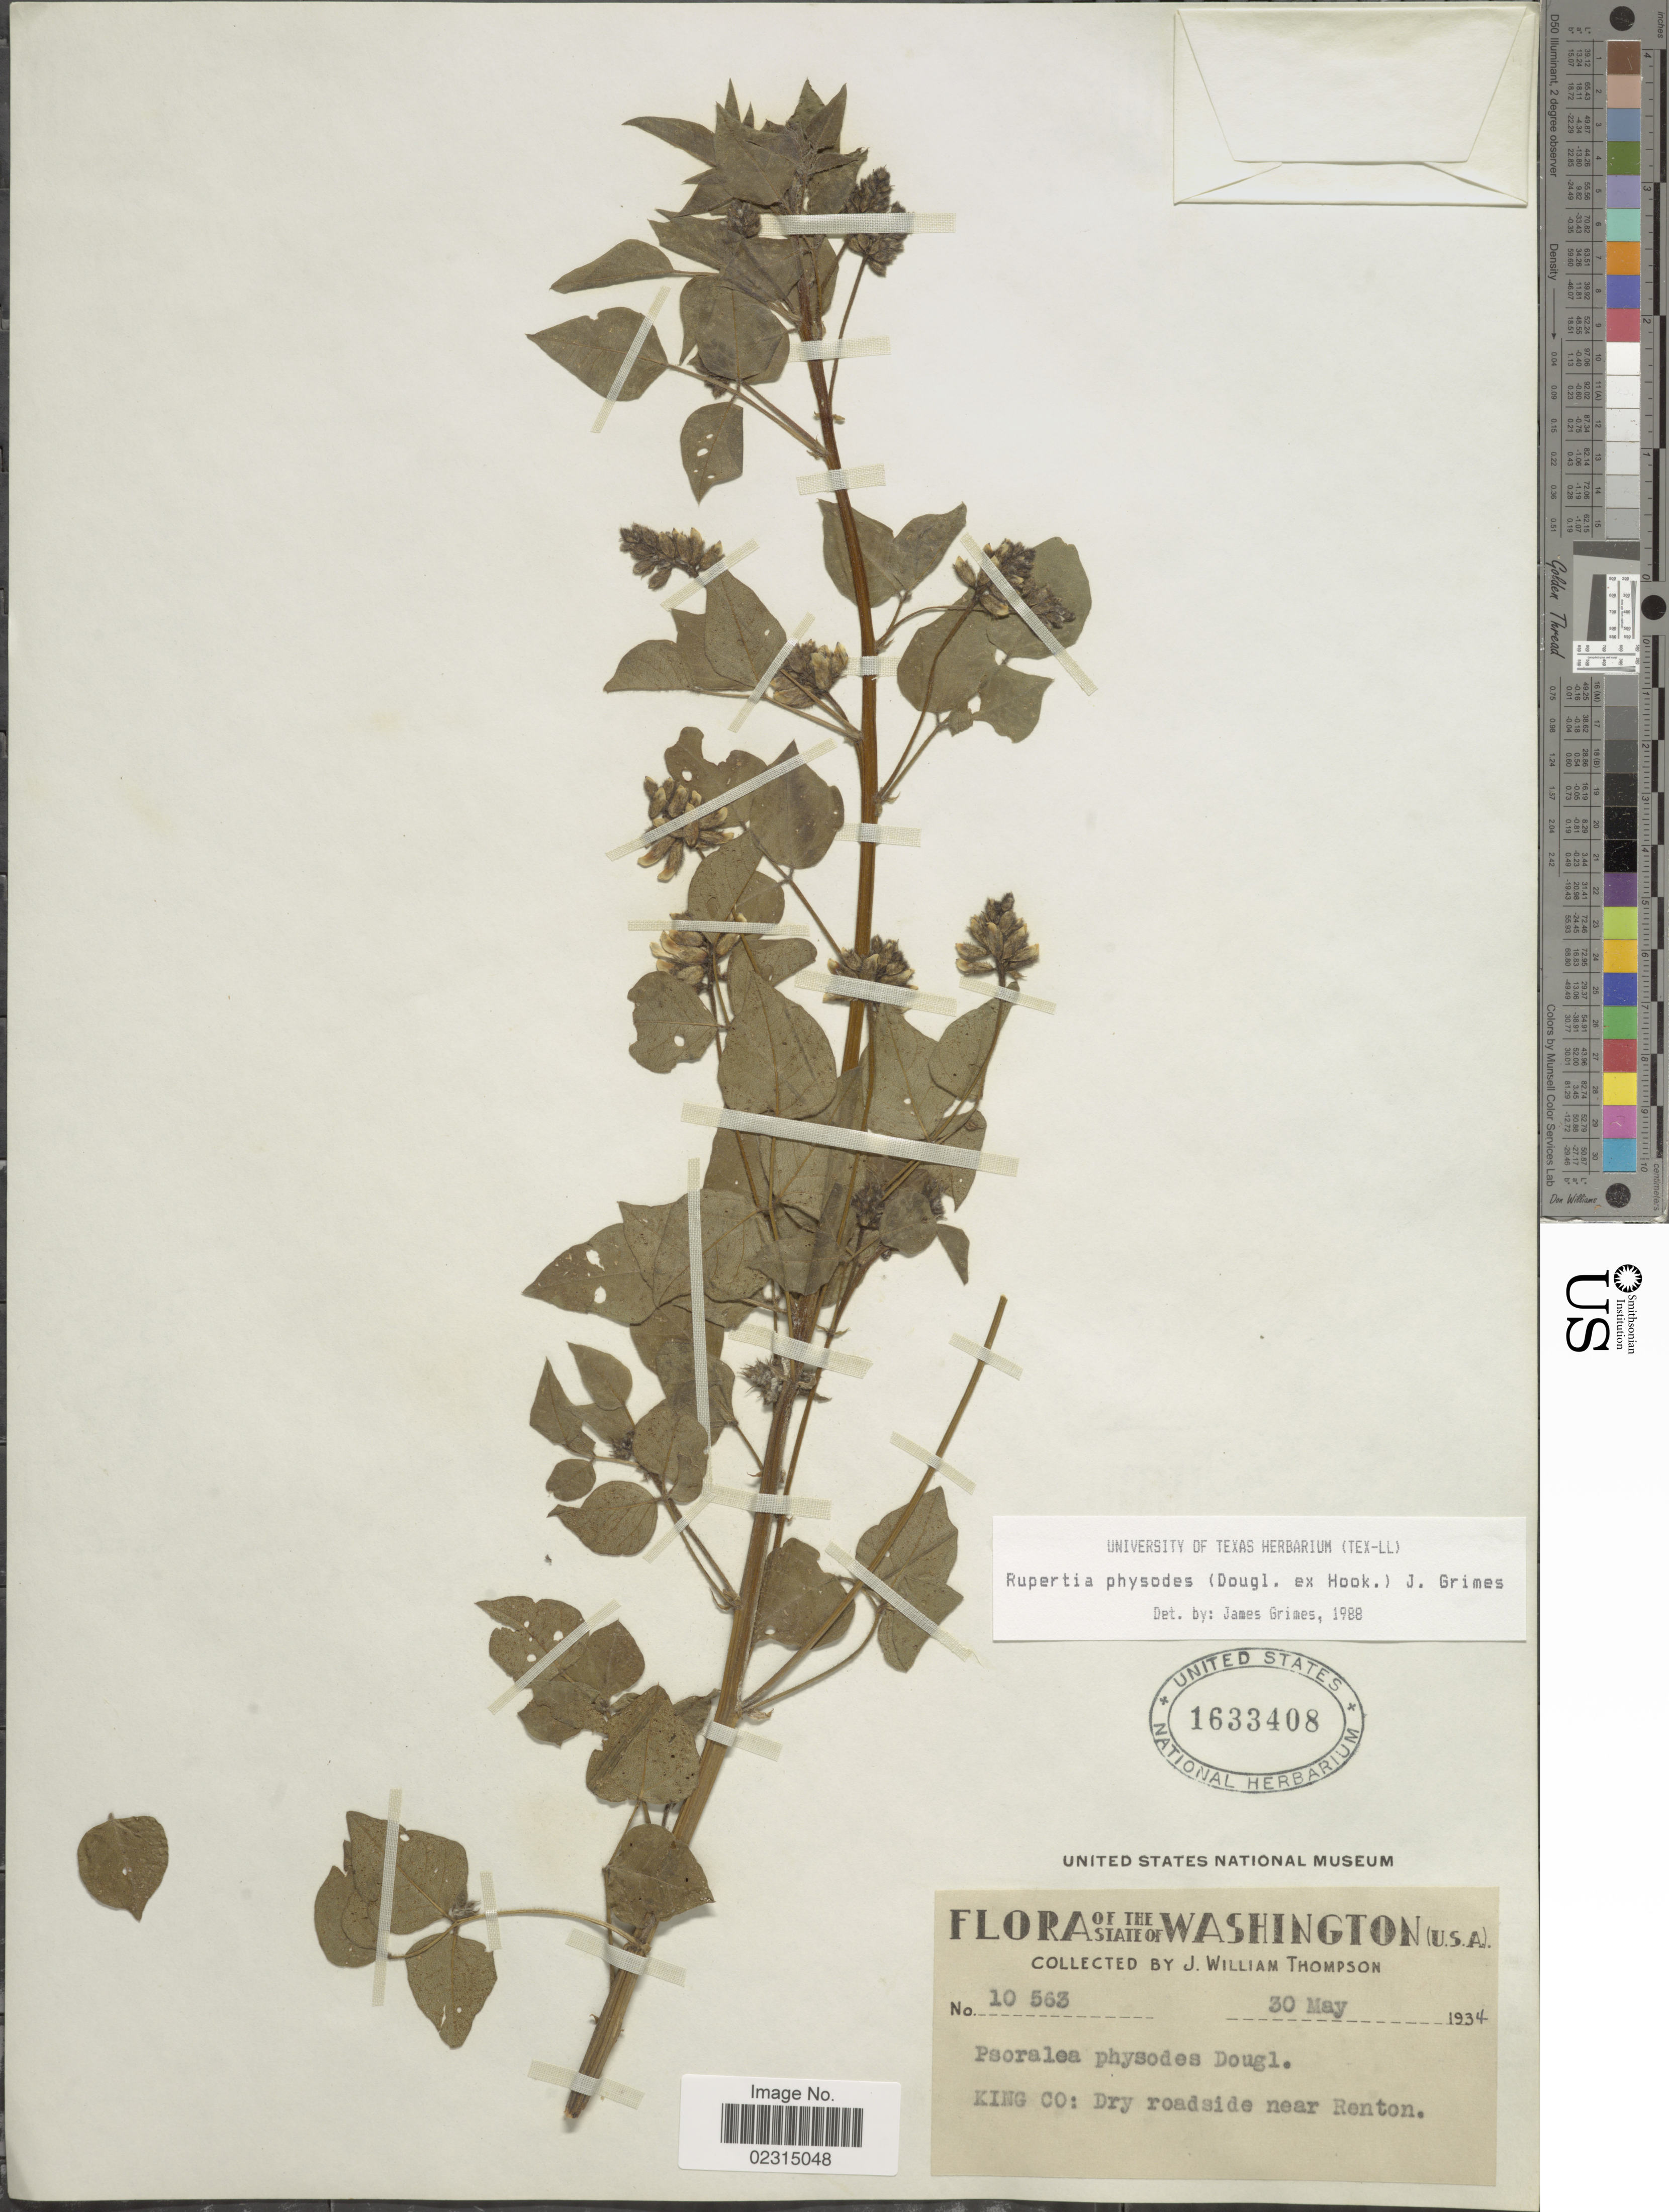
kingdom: Plantae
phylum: Tracheophyta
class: Magnoliopsida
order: Fabales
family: Fabaceae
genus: Rupertia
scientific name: Rupertia physodes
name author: (Douglas) J.W. Grimes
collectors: J. W. Thompson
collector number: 10563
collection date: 1934-05-30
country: United States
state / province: Washington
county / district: King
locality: King Co: Dry roadside near Renton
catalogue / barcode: US 1633408